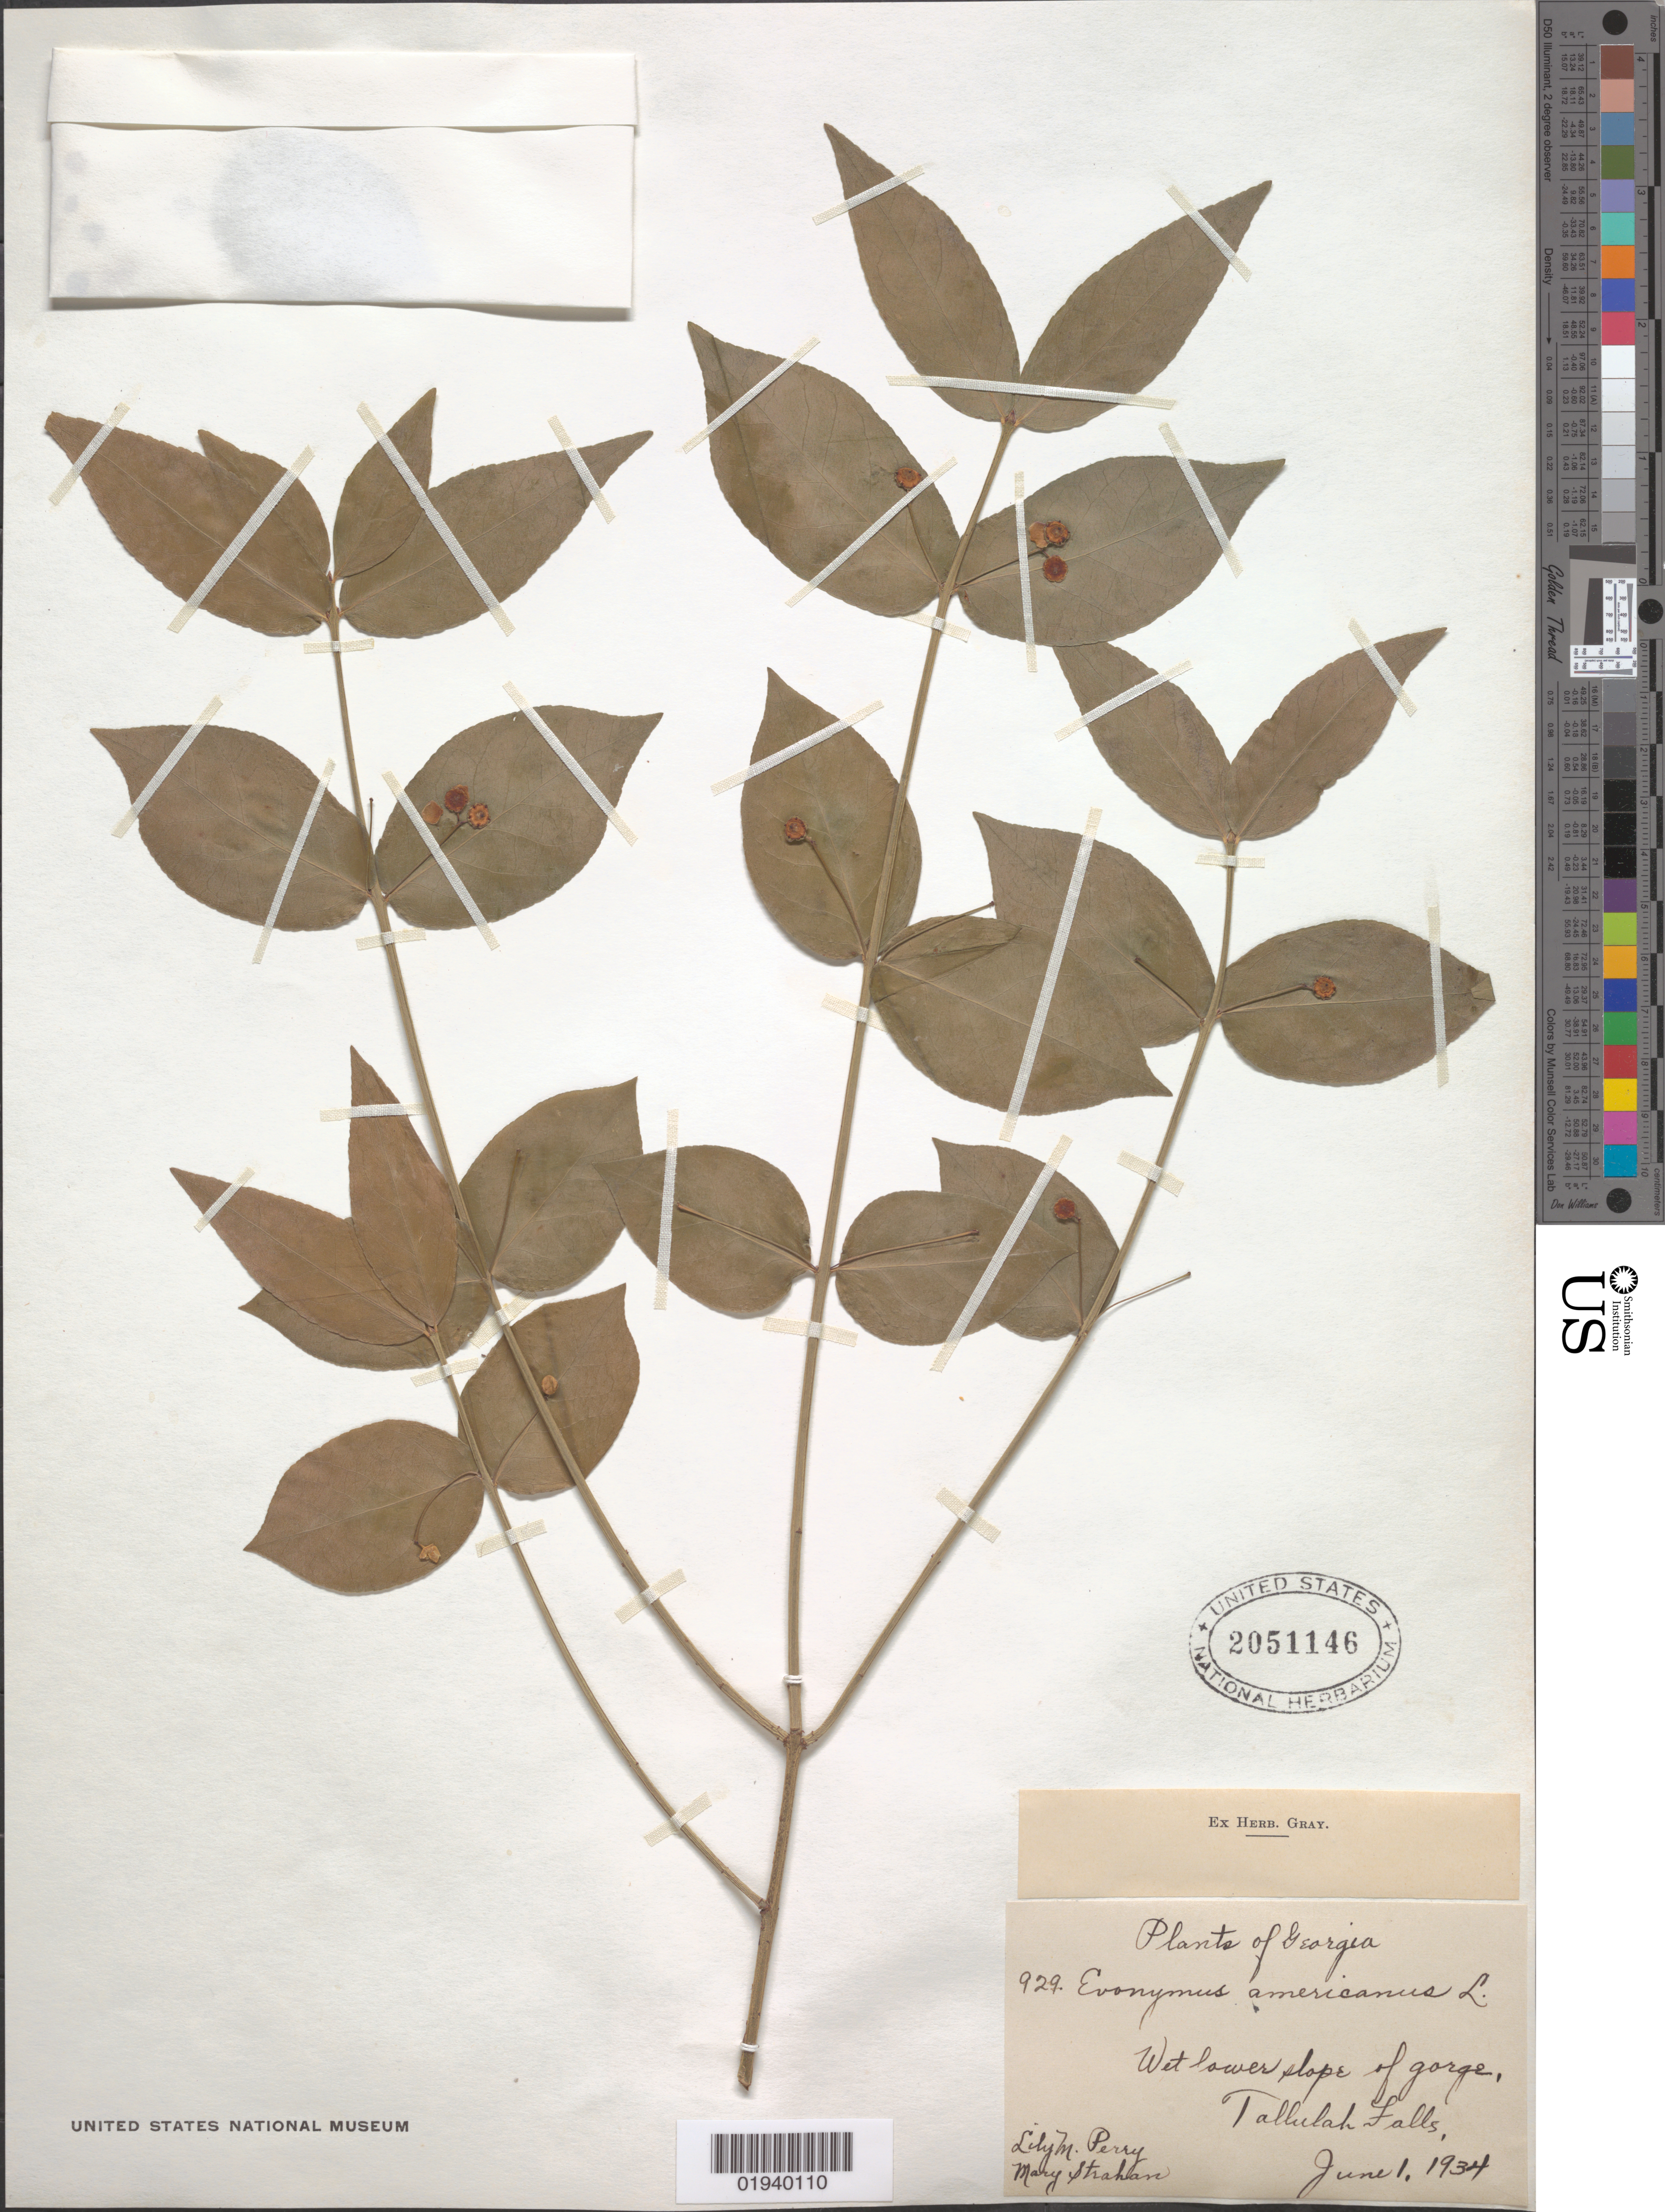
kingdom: Plantae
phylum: Tracheophyta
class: Magnoliopsida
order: Celastrales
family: Celastraceae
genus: Euonymus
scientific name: Euonymus americanus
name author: L.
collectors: L. M. Perry & M. Strahan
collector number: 929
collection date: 1934-06-01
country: United States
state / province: Georgia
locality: Tallulah Falls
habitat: Wet lower slope of gorge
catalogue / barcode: US 2051146